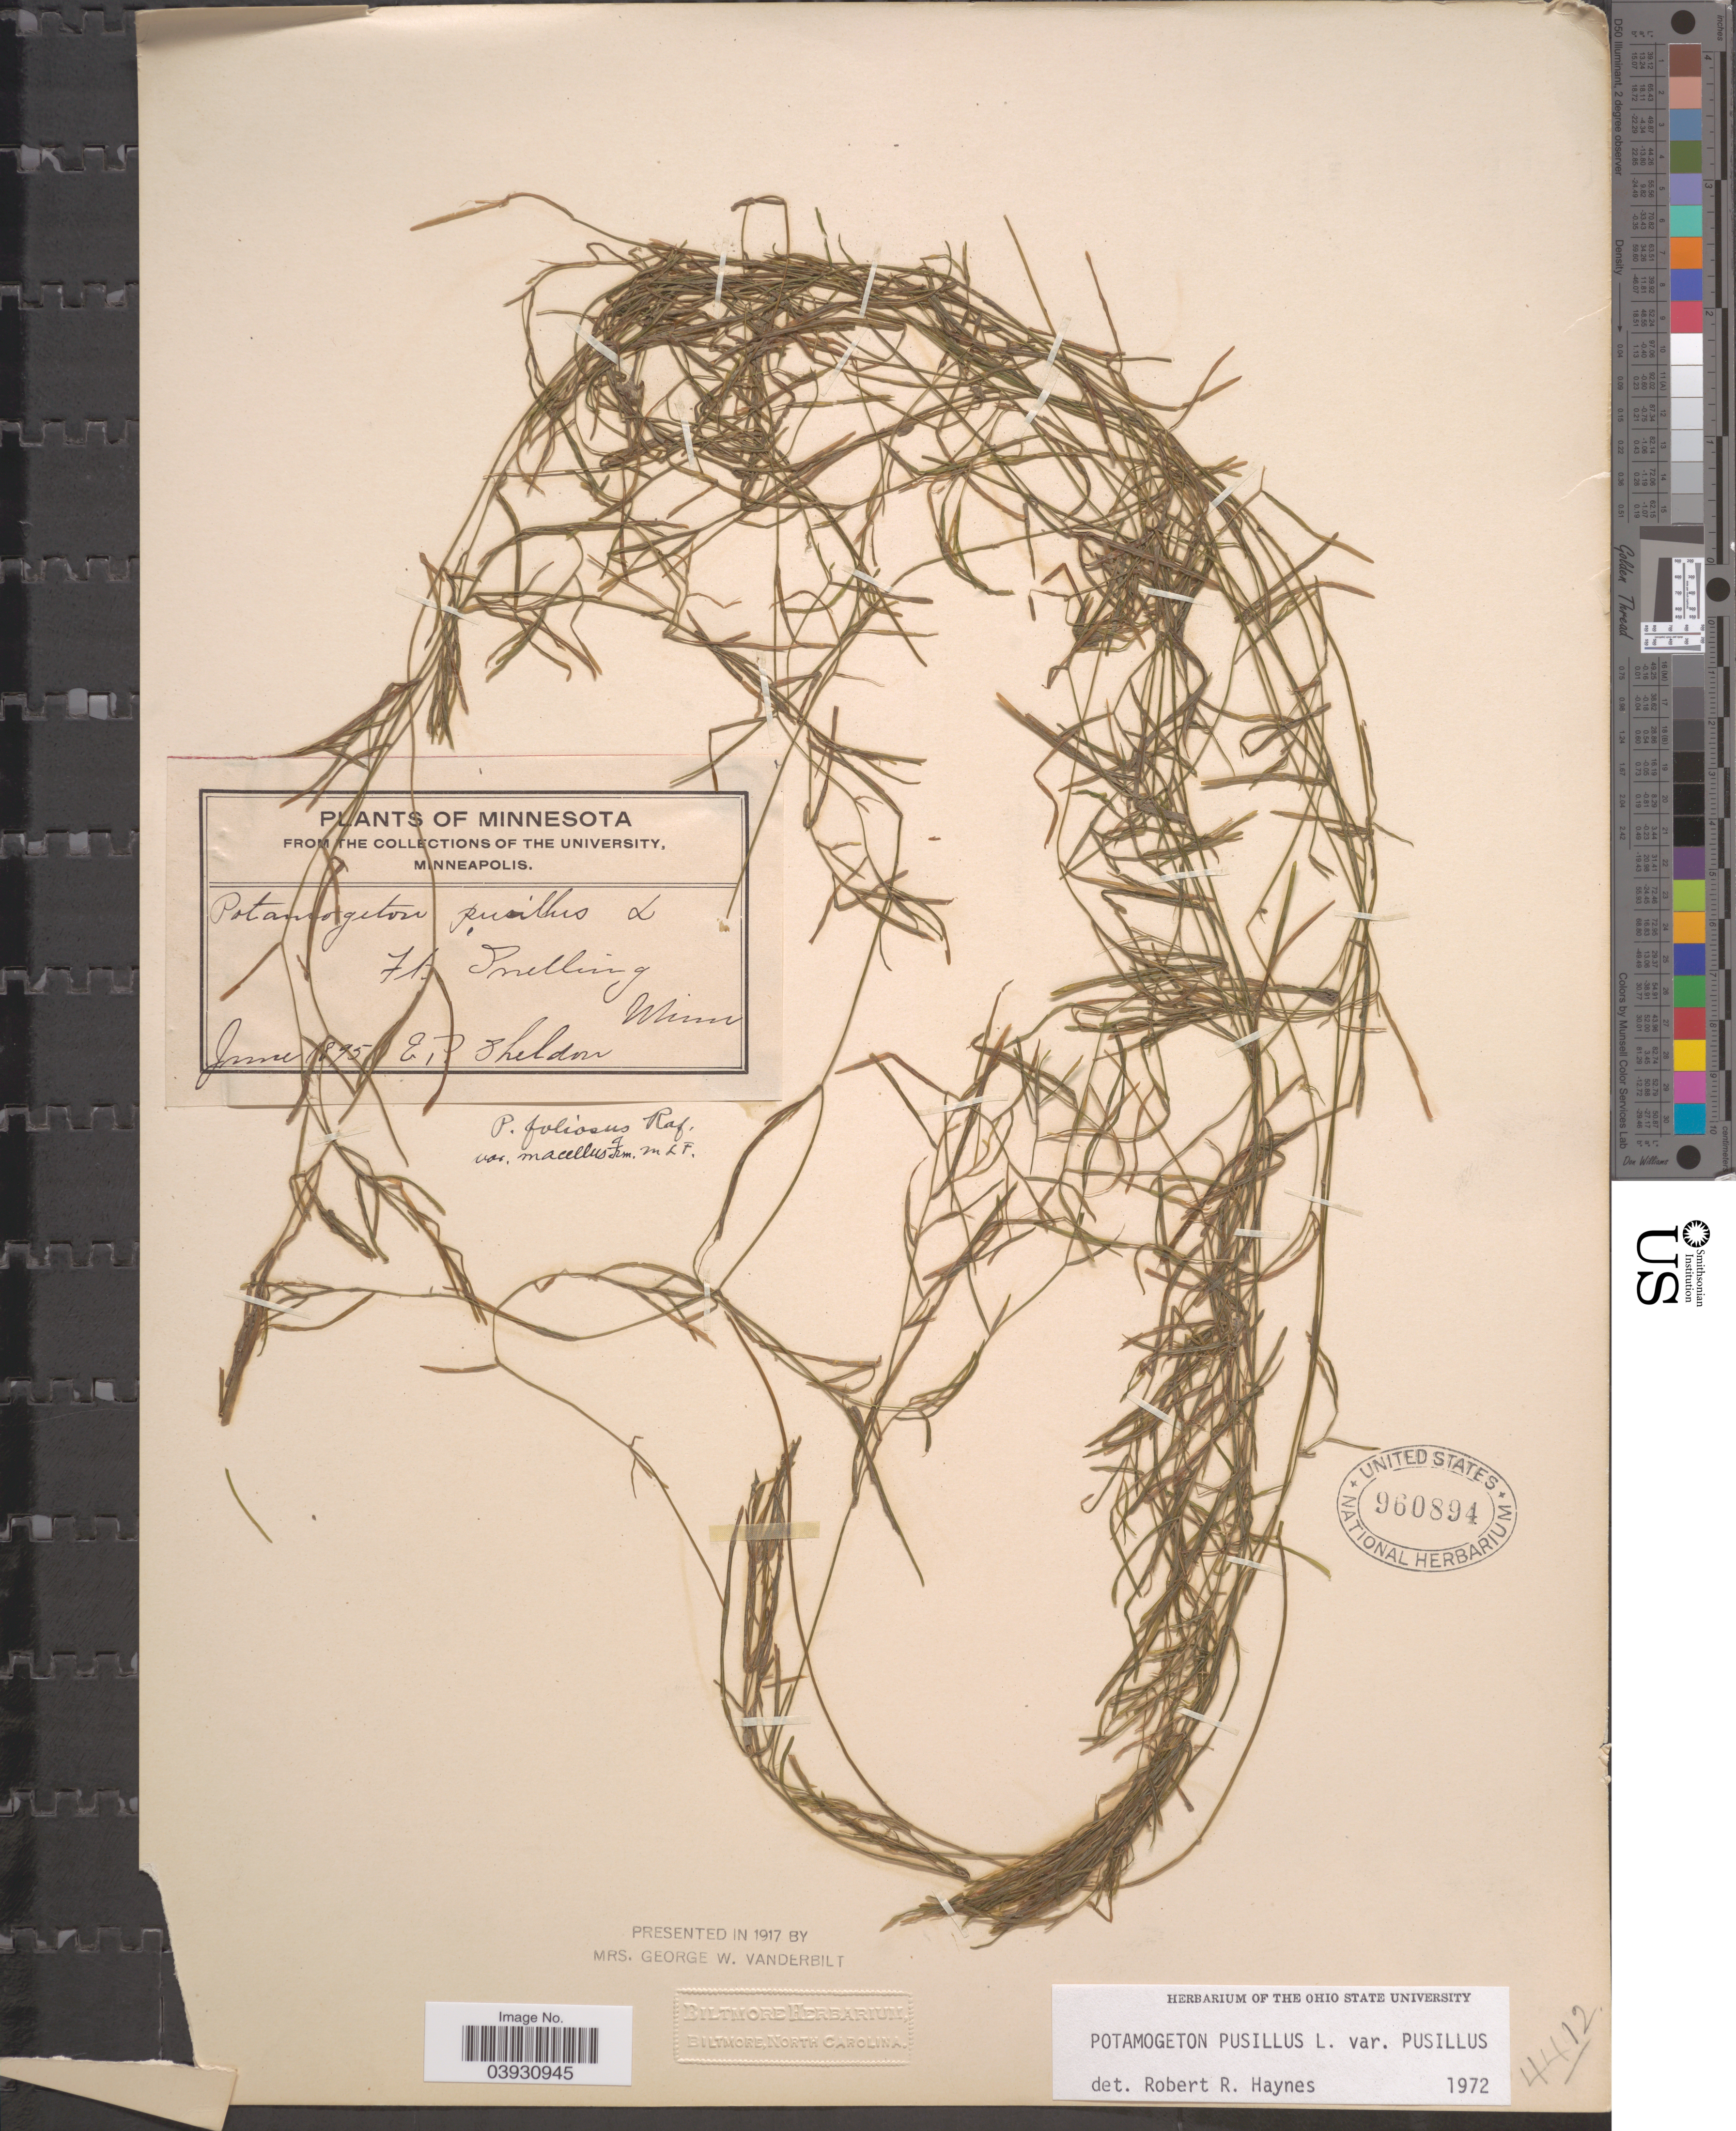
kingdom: Plantae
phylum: Tracheophyta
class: Liliopsida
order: Alismatales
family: Potamogetonaceae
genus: Potamogeton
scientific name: Potamogeton pusillus var. pusillus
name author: L.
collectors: E. P. Sheldon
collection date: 1895-06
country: United States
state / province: Minnesota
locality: Ft Snelling.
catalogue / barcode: US 960894